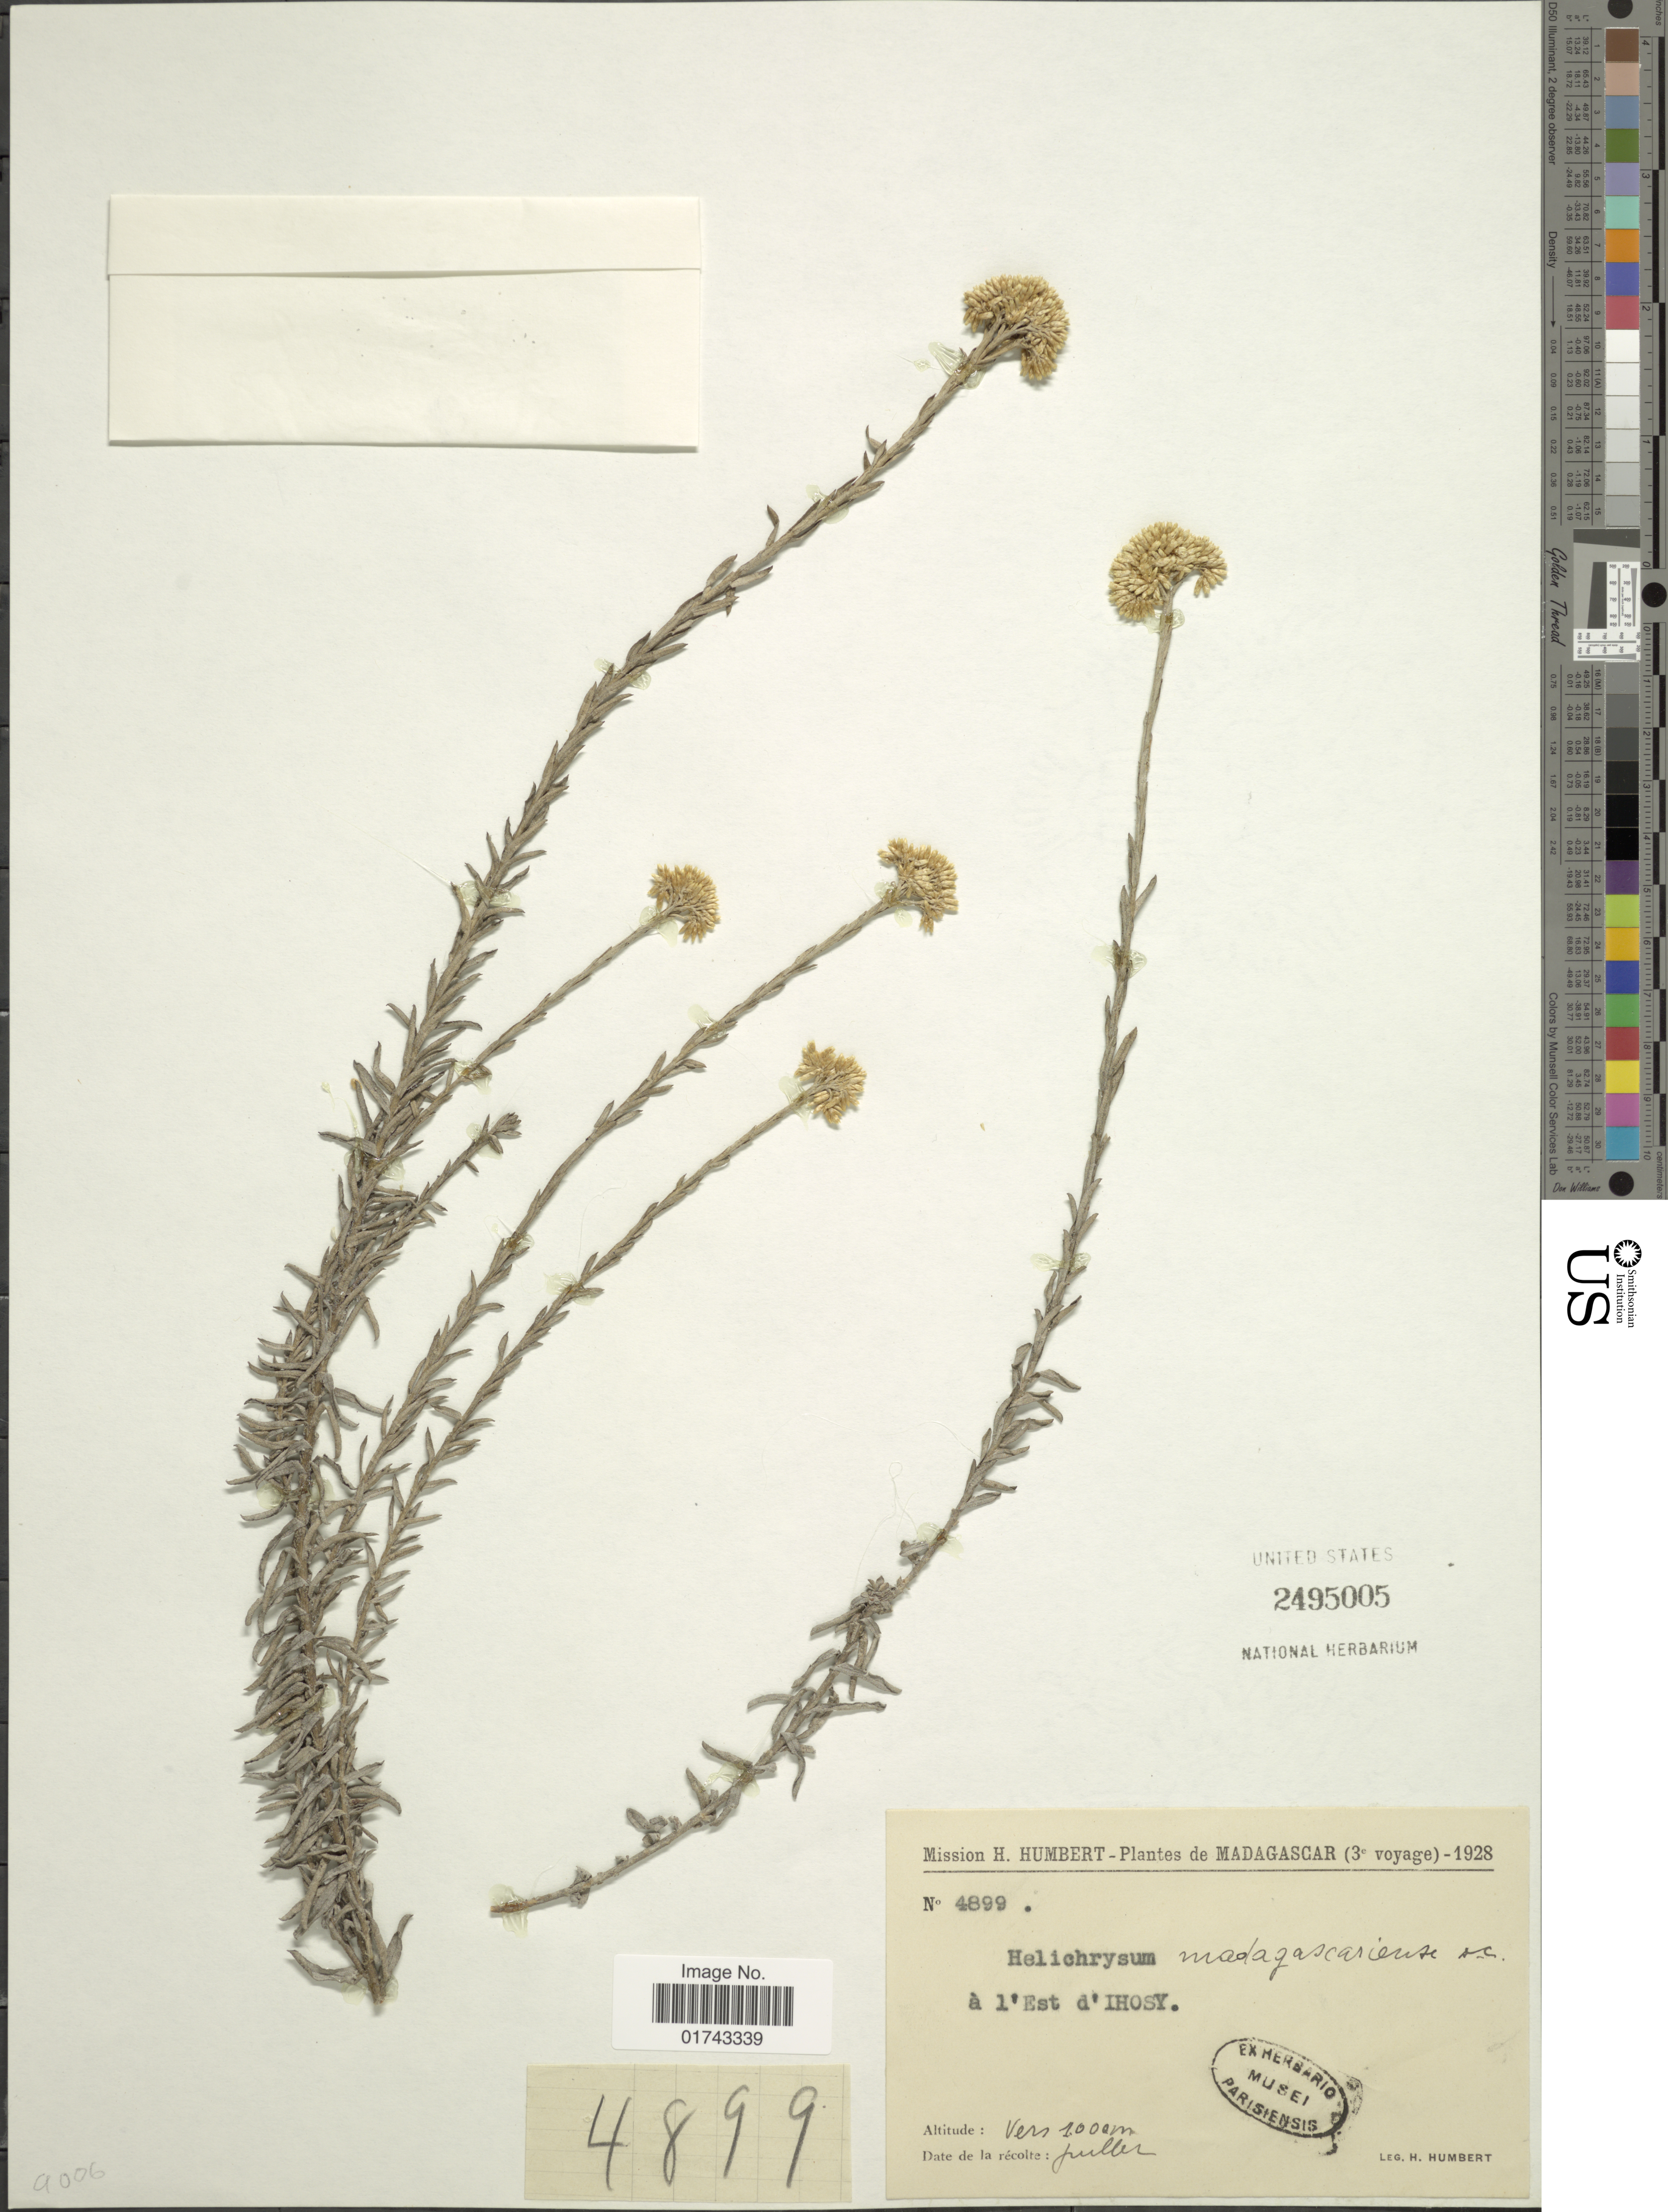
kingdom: Plantae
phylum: Tracheophyta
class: Magnoliopsida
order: Asterales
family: Asteraceae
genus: Helichrysum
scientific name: Helichrysum madagascariense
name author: DC.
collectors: H. Humbert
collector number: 4899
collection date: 1928-07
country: Madagascar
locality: A l' Est d' Ihosy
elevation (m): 1000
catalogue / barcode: US 2495005